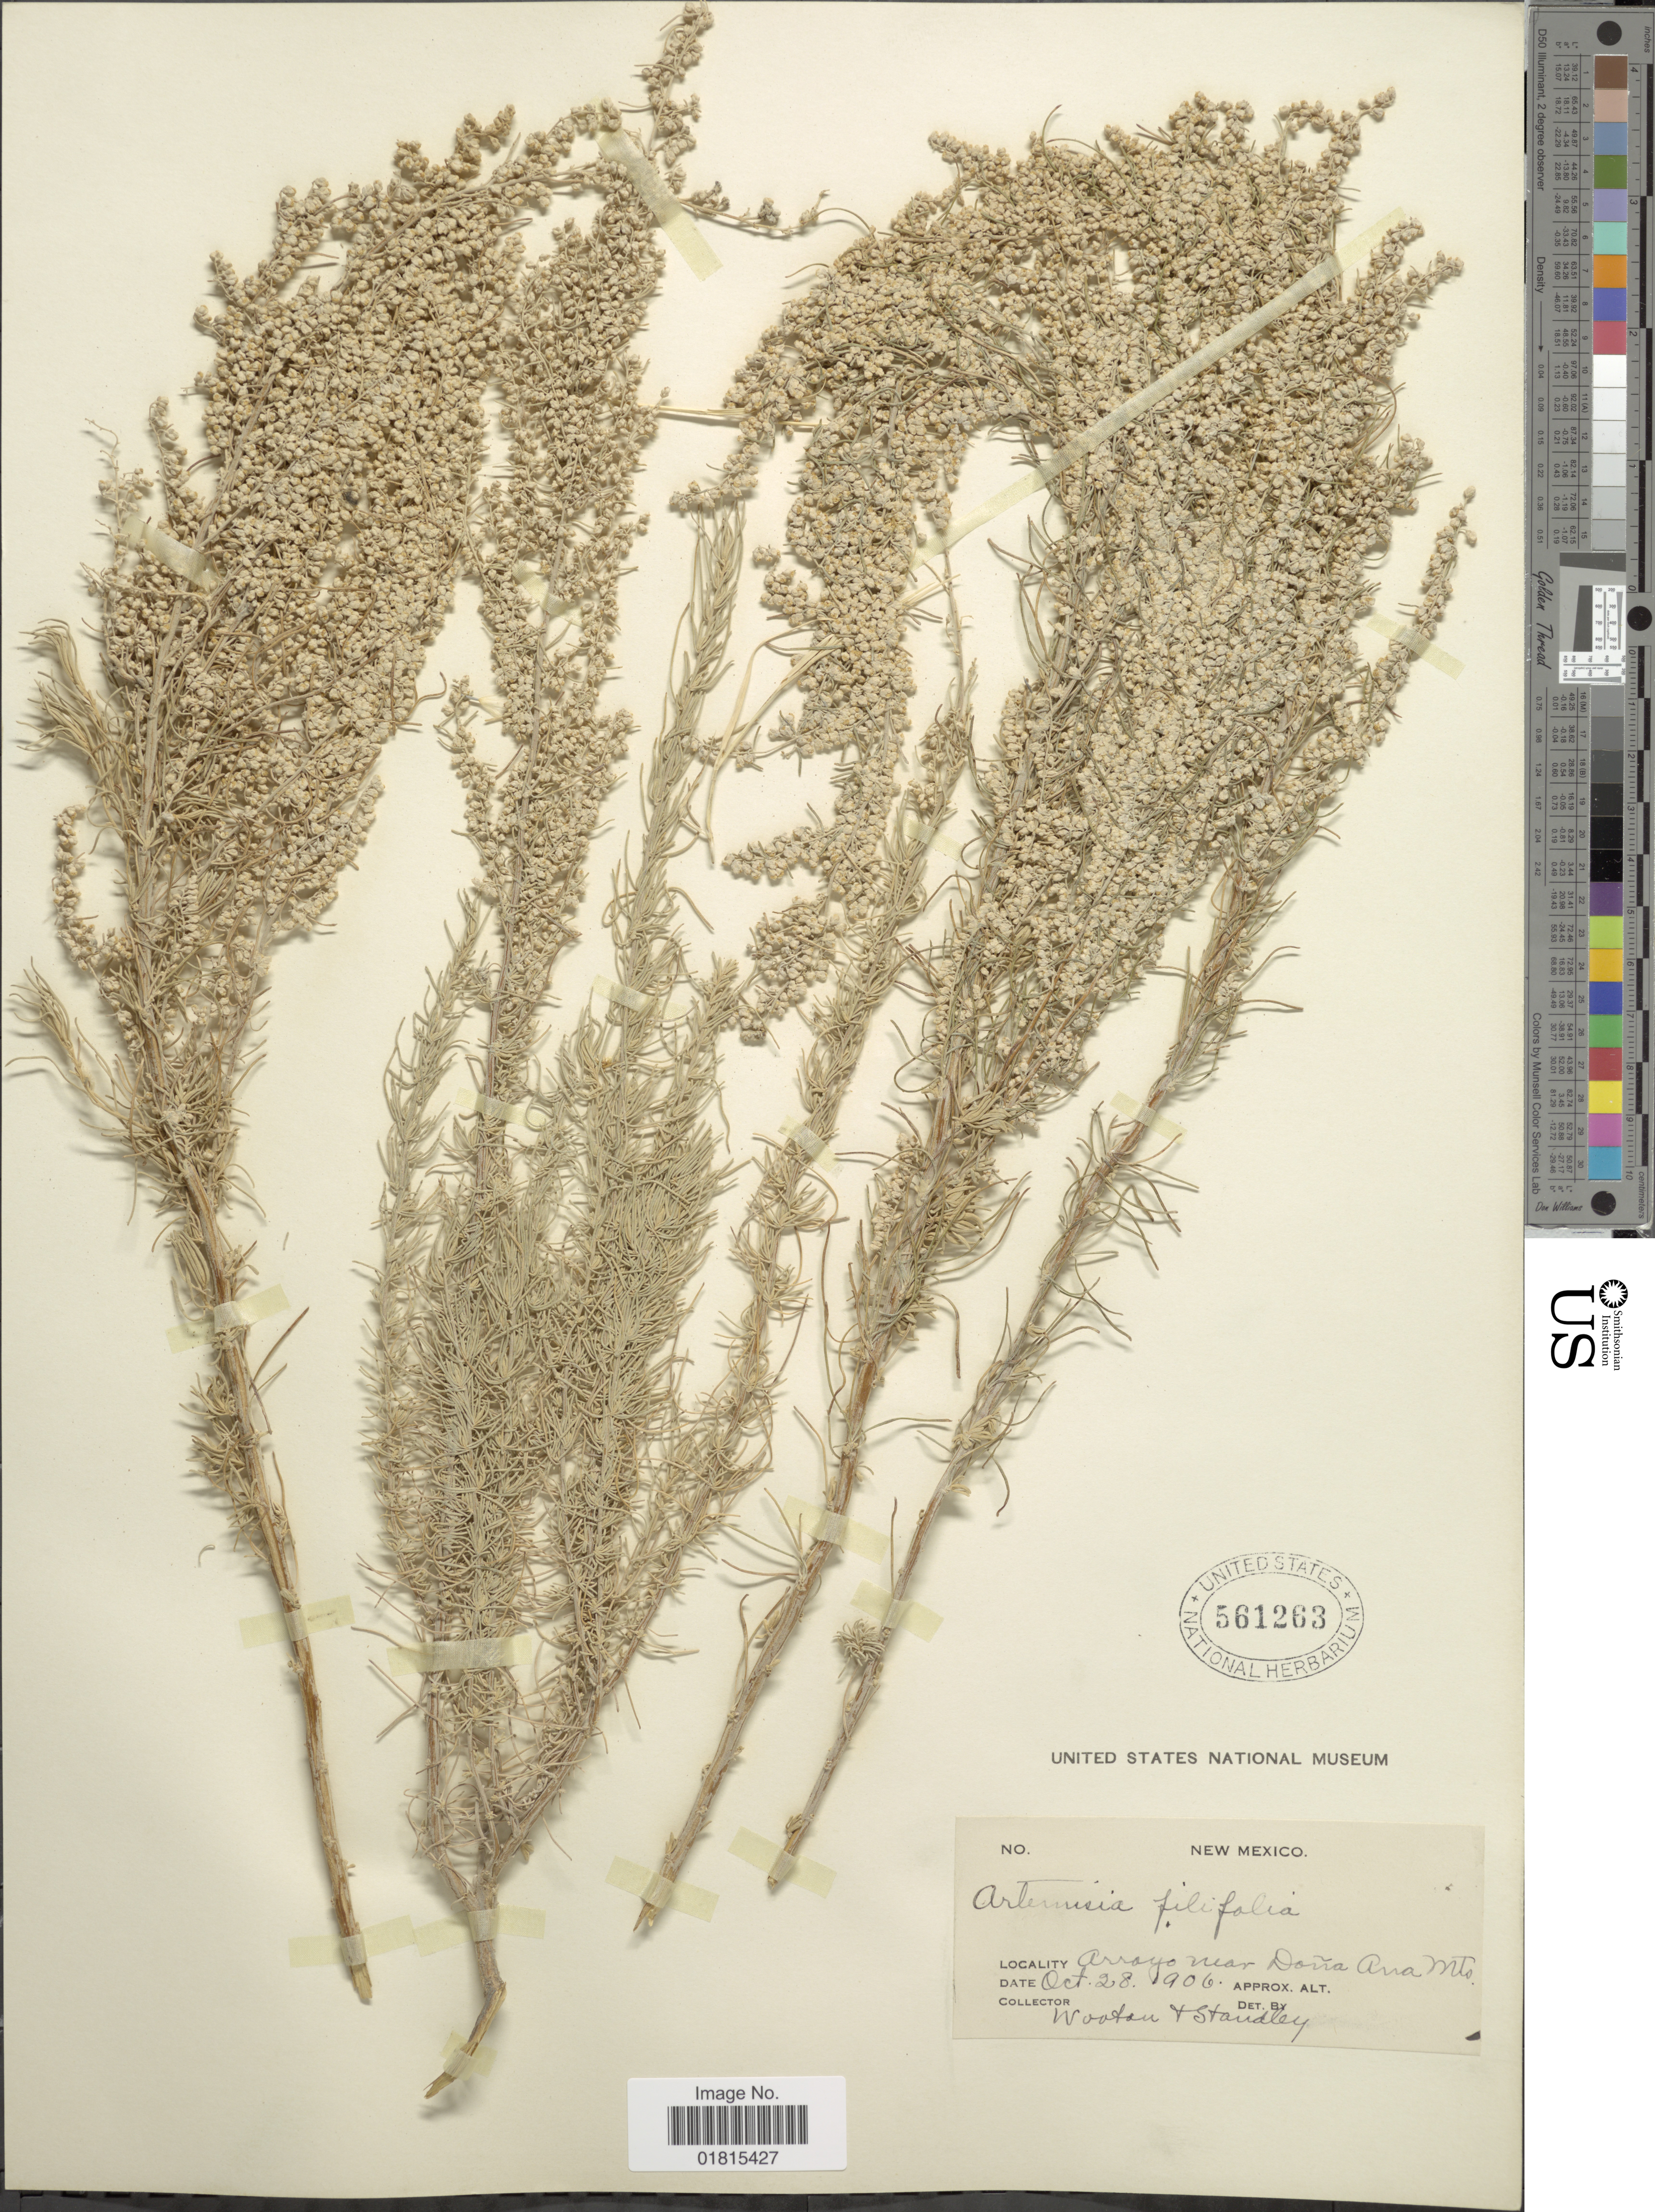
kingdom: Plantae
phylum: Tracheophyta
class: Magnoliopsida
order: Asterales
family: Asteraceae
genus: Artemisia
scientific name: Artemisia filifolia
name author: Torr.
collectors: E. O. Wooton & Standley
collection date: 1906-10-28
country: United States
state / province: New Mexico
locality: Arroyo near Doña Ana Mts.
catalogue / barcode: US 561263